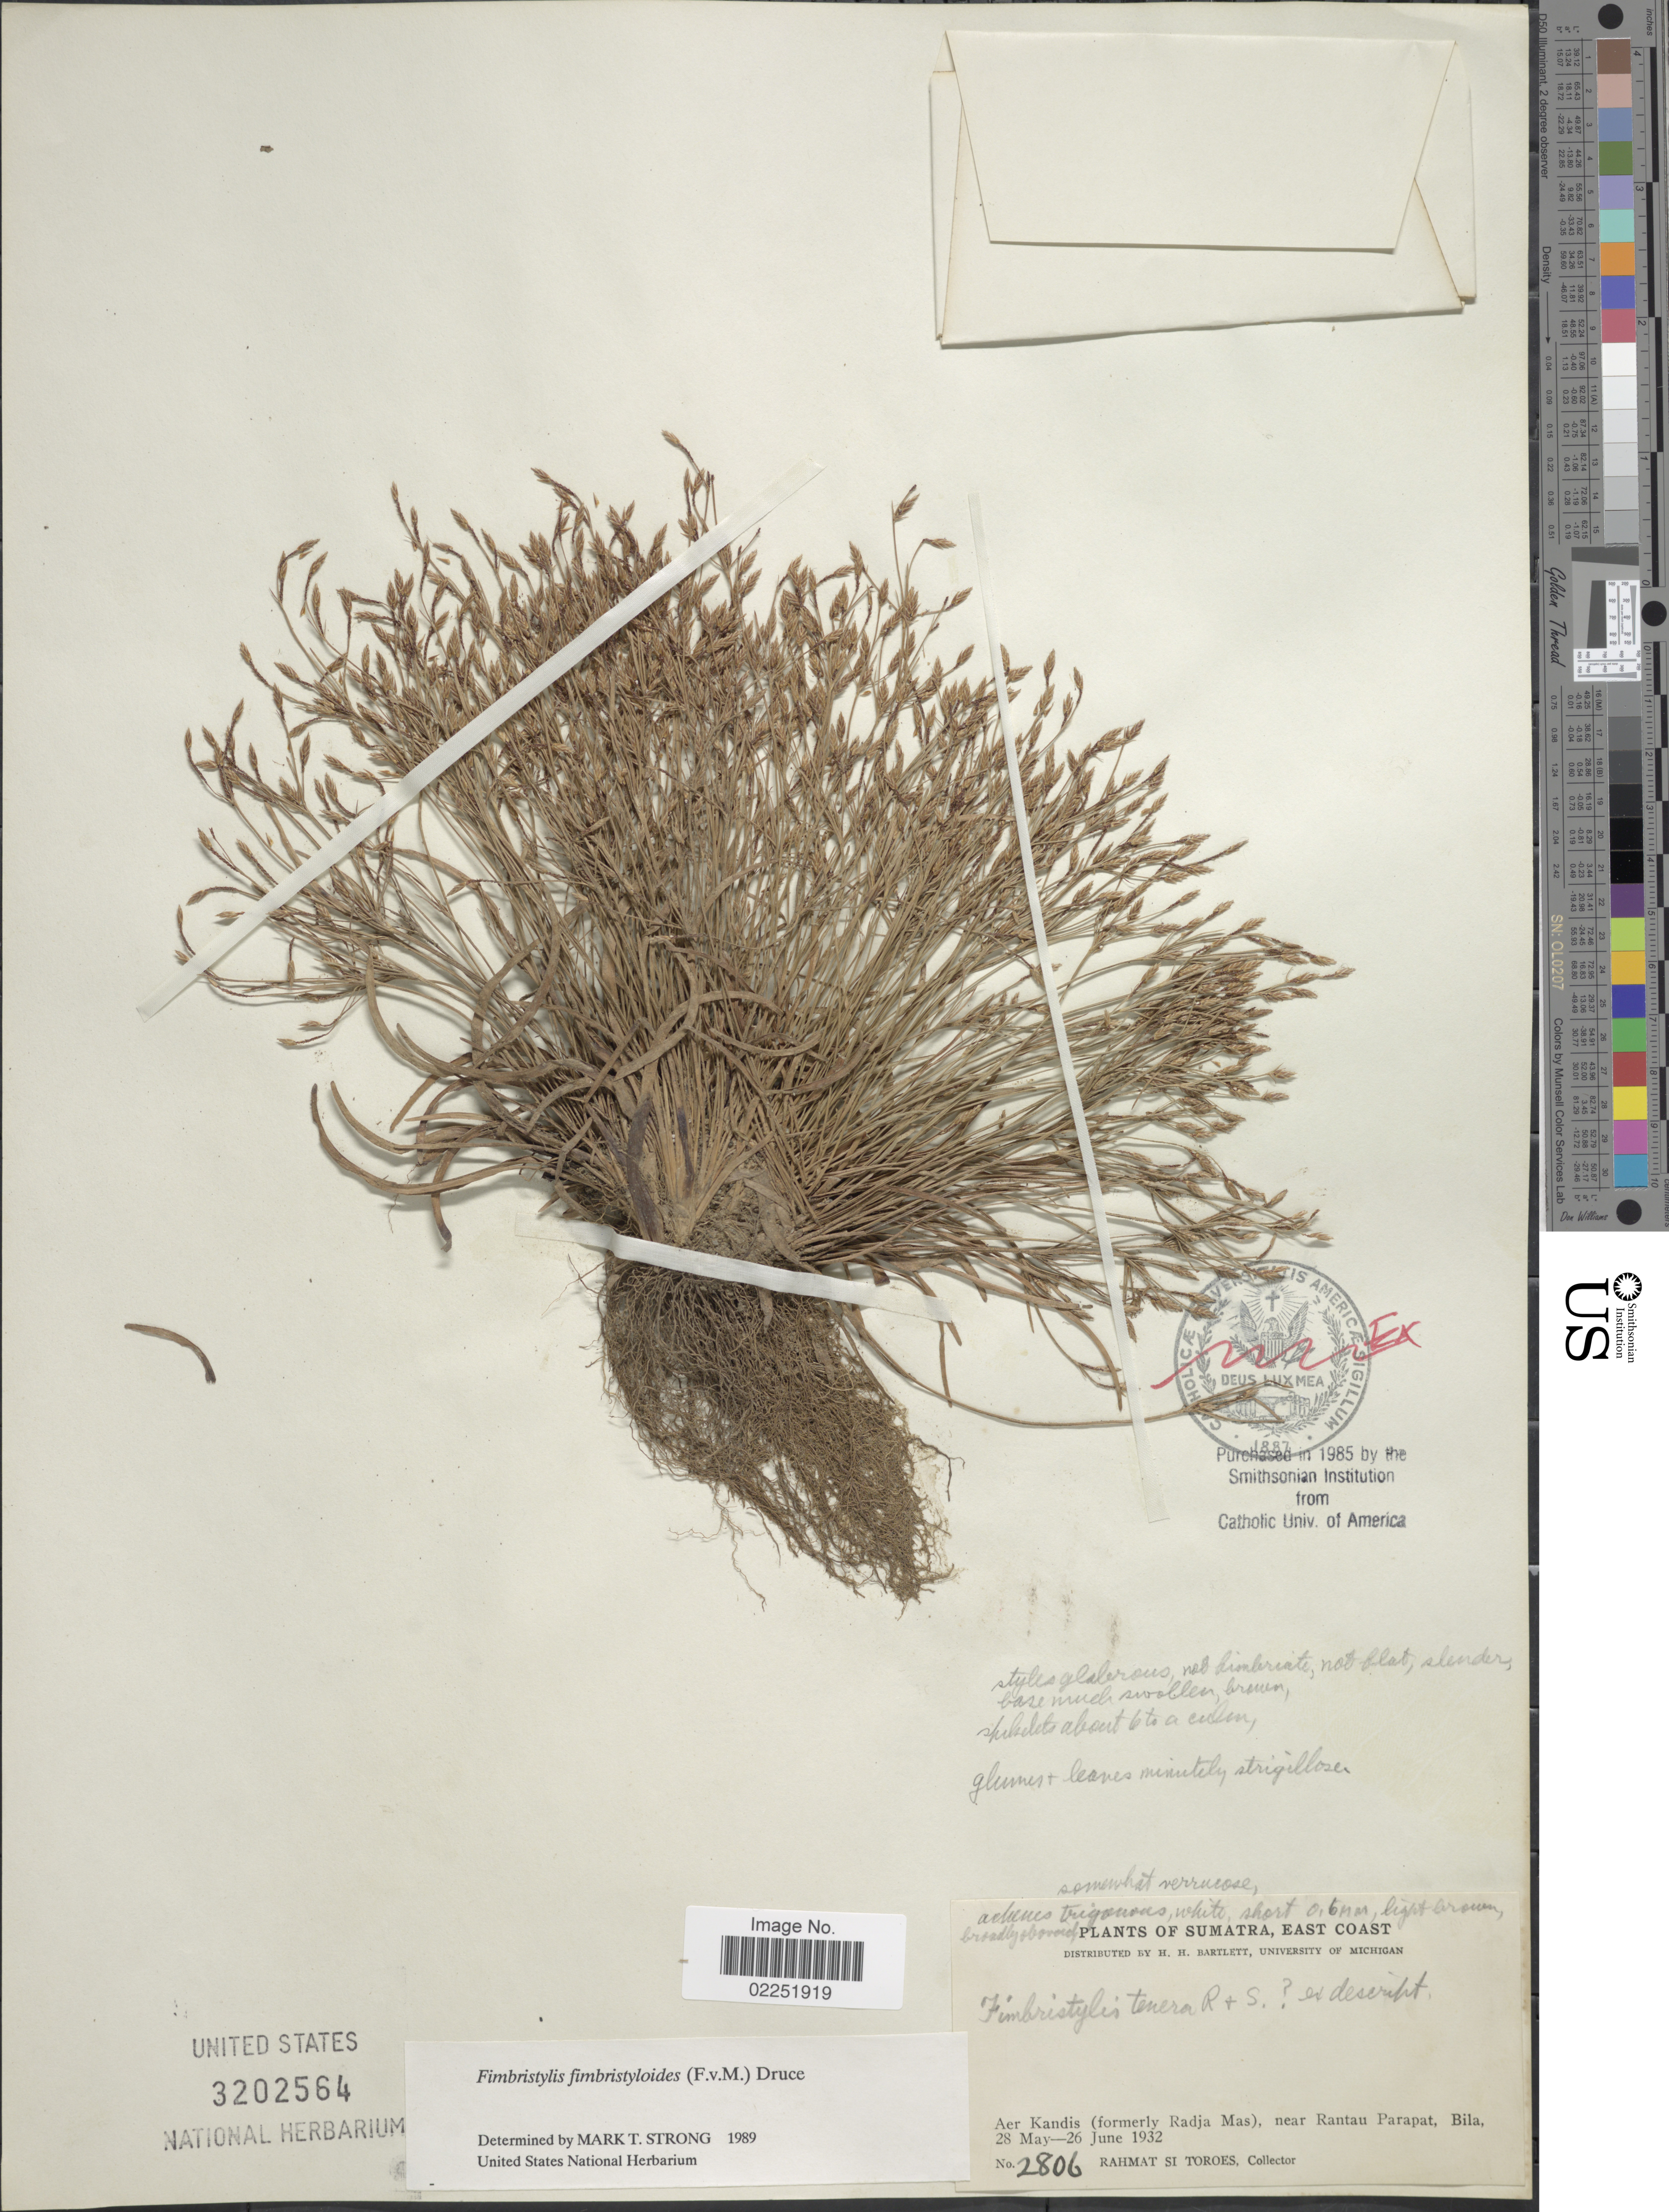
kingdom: Plantae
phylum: Tracheophyta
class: Liliopsida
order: Poales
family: Cyperaceae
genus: Fimbristylis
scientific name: Fimbristylis fimbristyloides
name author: (F. Muell.) Druce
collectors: Rahmat Si Boeea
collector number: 2806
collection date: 1932-05-28/1932-06-26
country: Indonesia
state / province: Sumatra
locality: East Coast, Aer Kandis (formerly Radja Mas), near Rantau Parapat, Bila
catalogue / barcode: US 3202564